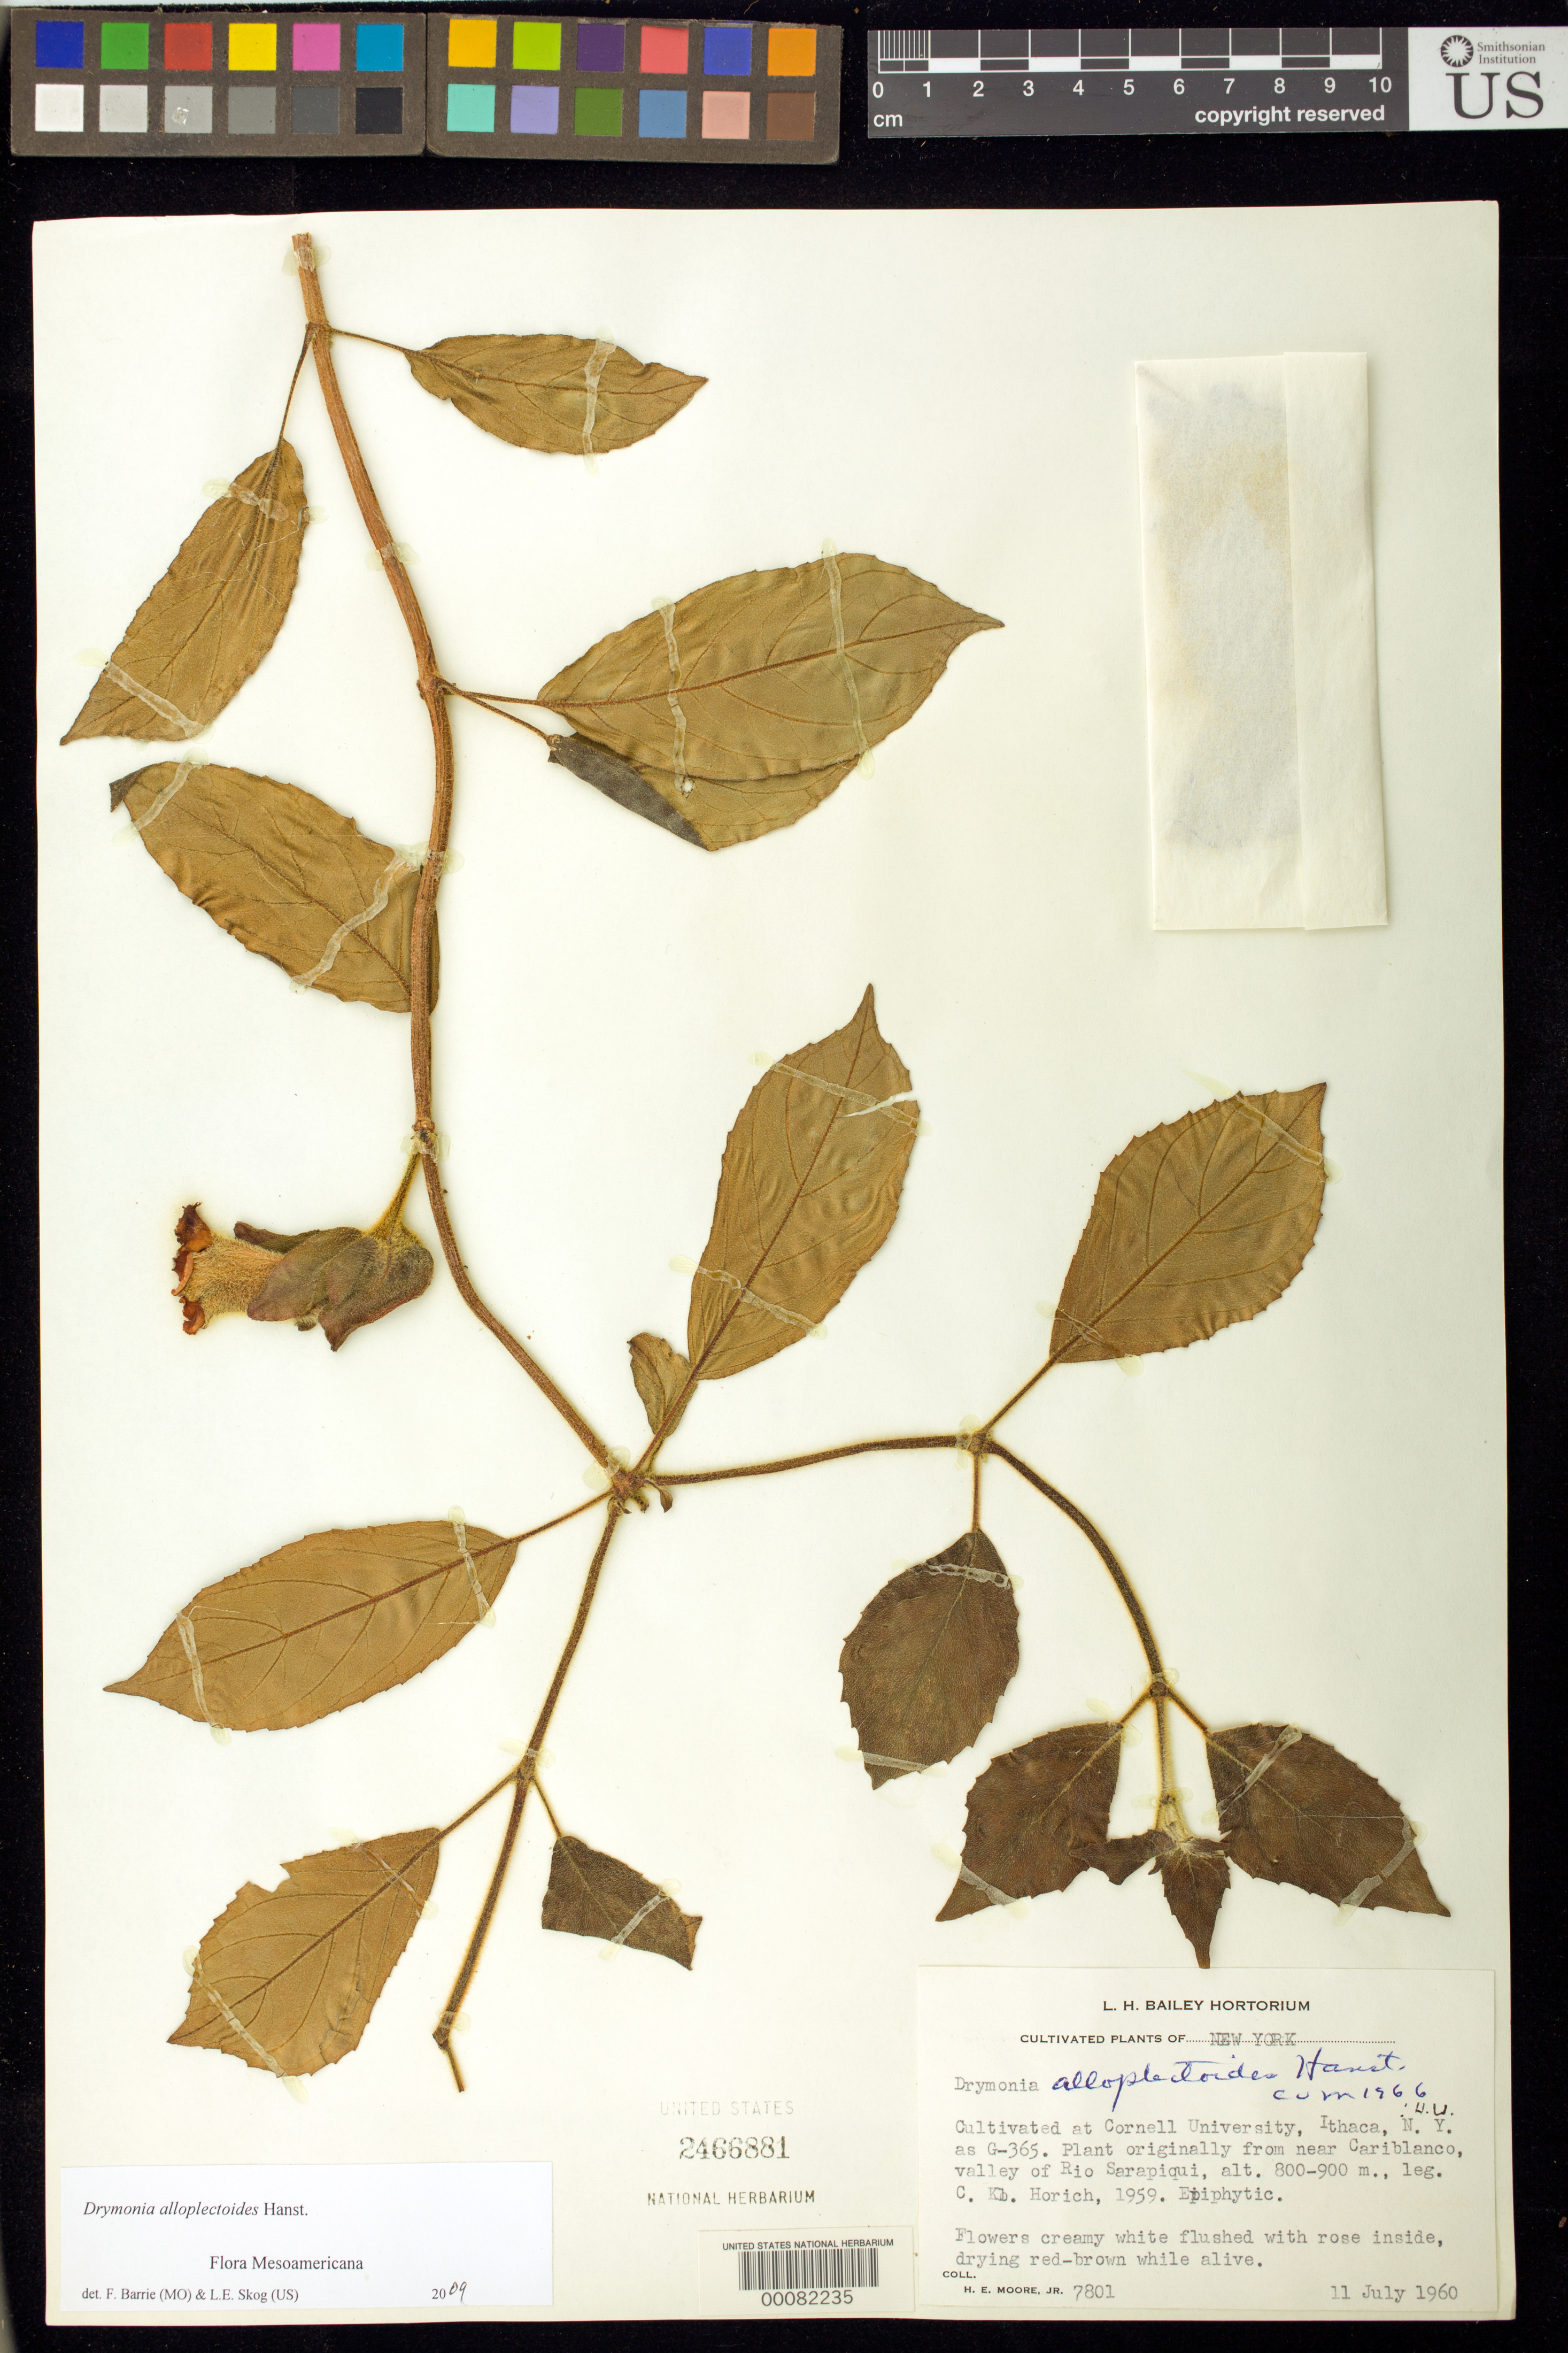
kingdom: Plantae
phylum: Tracheophyta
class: Magnoliopsida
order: Lamiales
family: Gesneriaceae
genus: Drymonia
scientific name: Drymonia alloplectoides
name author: Hanst.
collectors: H. E. Moore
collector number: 7801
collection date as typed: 11 Jul 1960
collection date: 1960-07-11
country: Costa Rica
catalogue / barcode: US 2466881